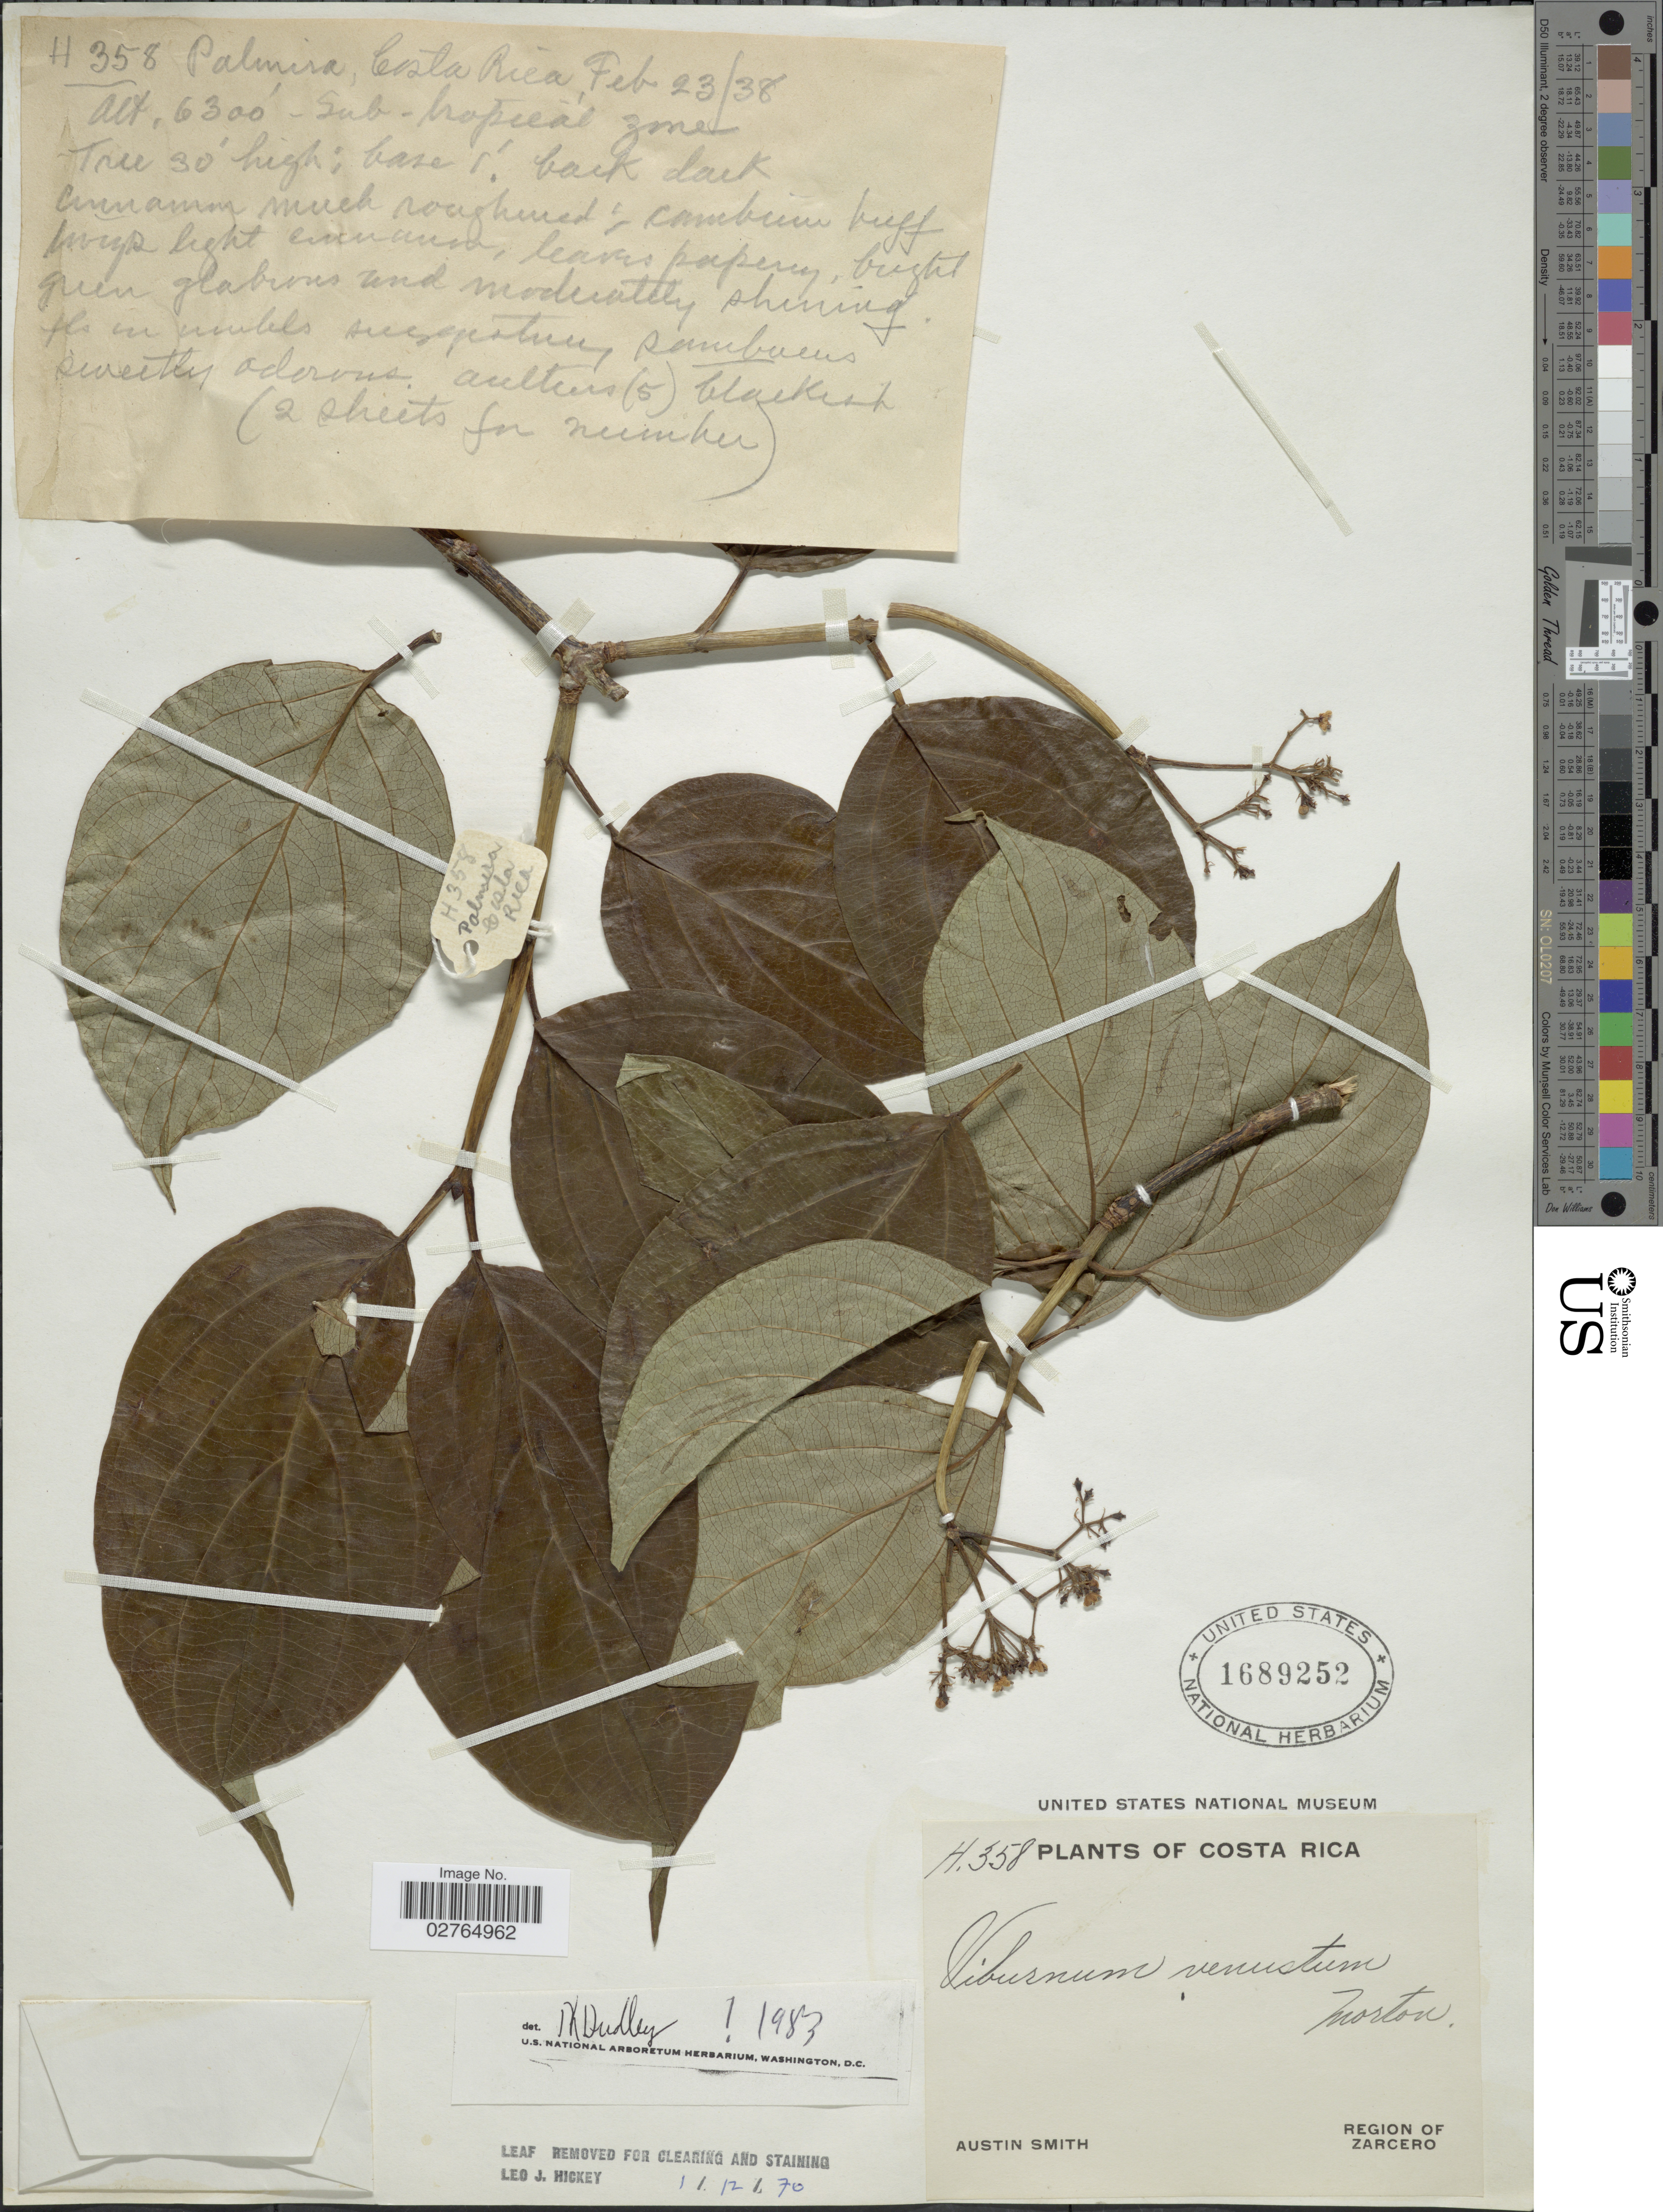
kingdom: Plantae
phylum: Tracheophyta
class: Magnoliopsida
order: Dipsacales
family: Viburnaceae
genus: Viburnum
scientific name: Viburnum venustum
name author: C.V. Morton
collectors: Aust P. Smith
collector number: H358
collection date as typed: Transcribed d/m/y: 23/2/38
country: Costa Rica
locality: Region of Zarcero. Palmira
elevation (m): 1920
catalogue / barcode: US 1689252